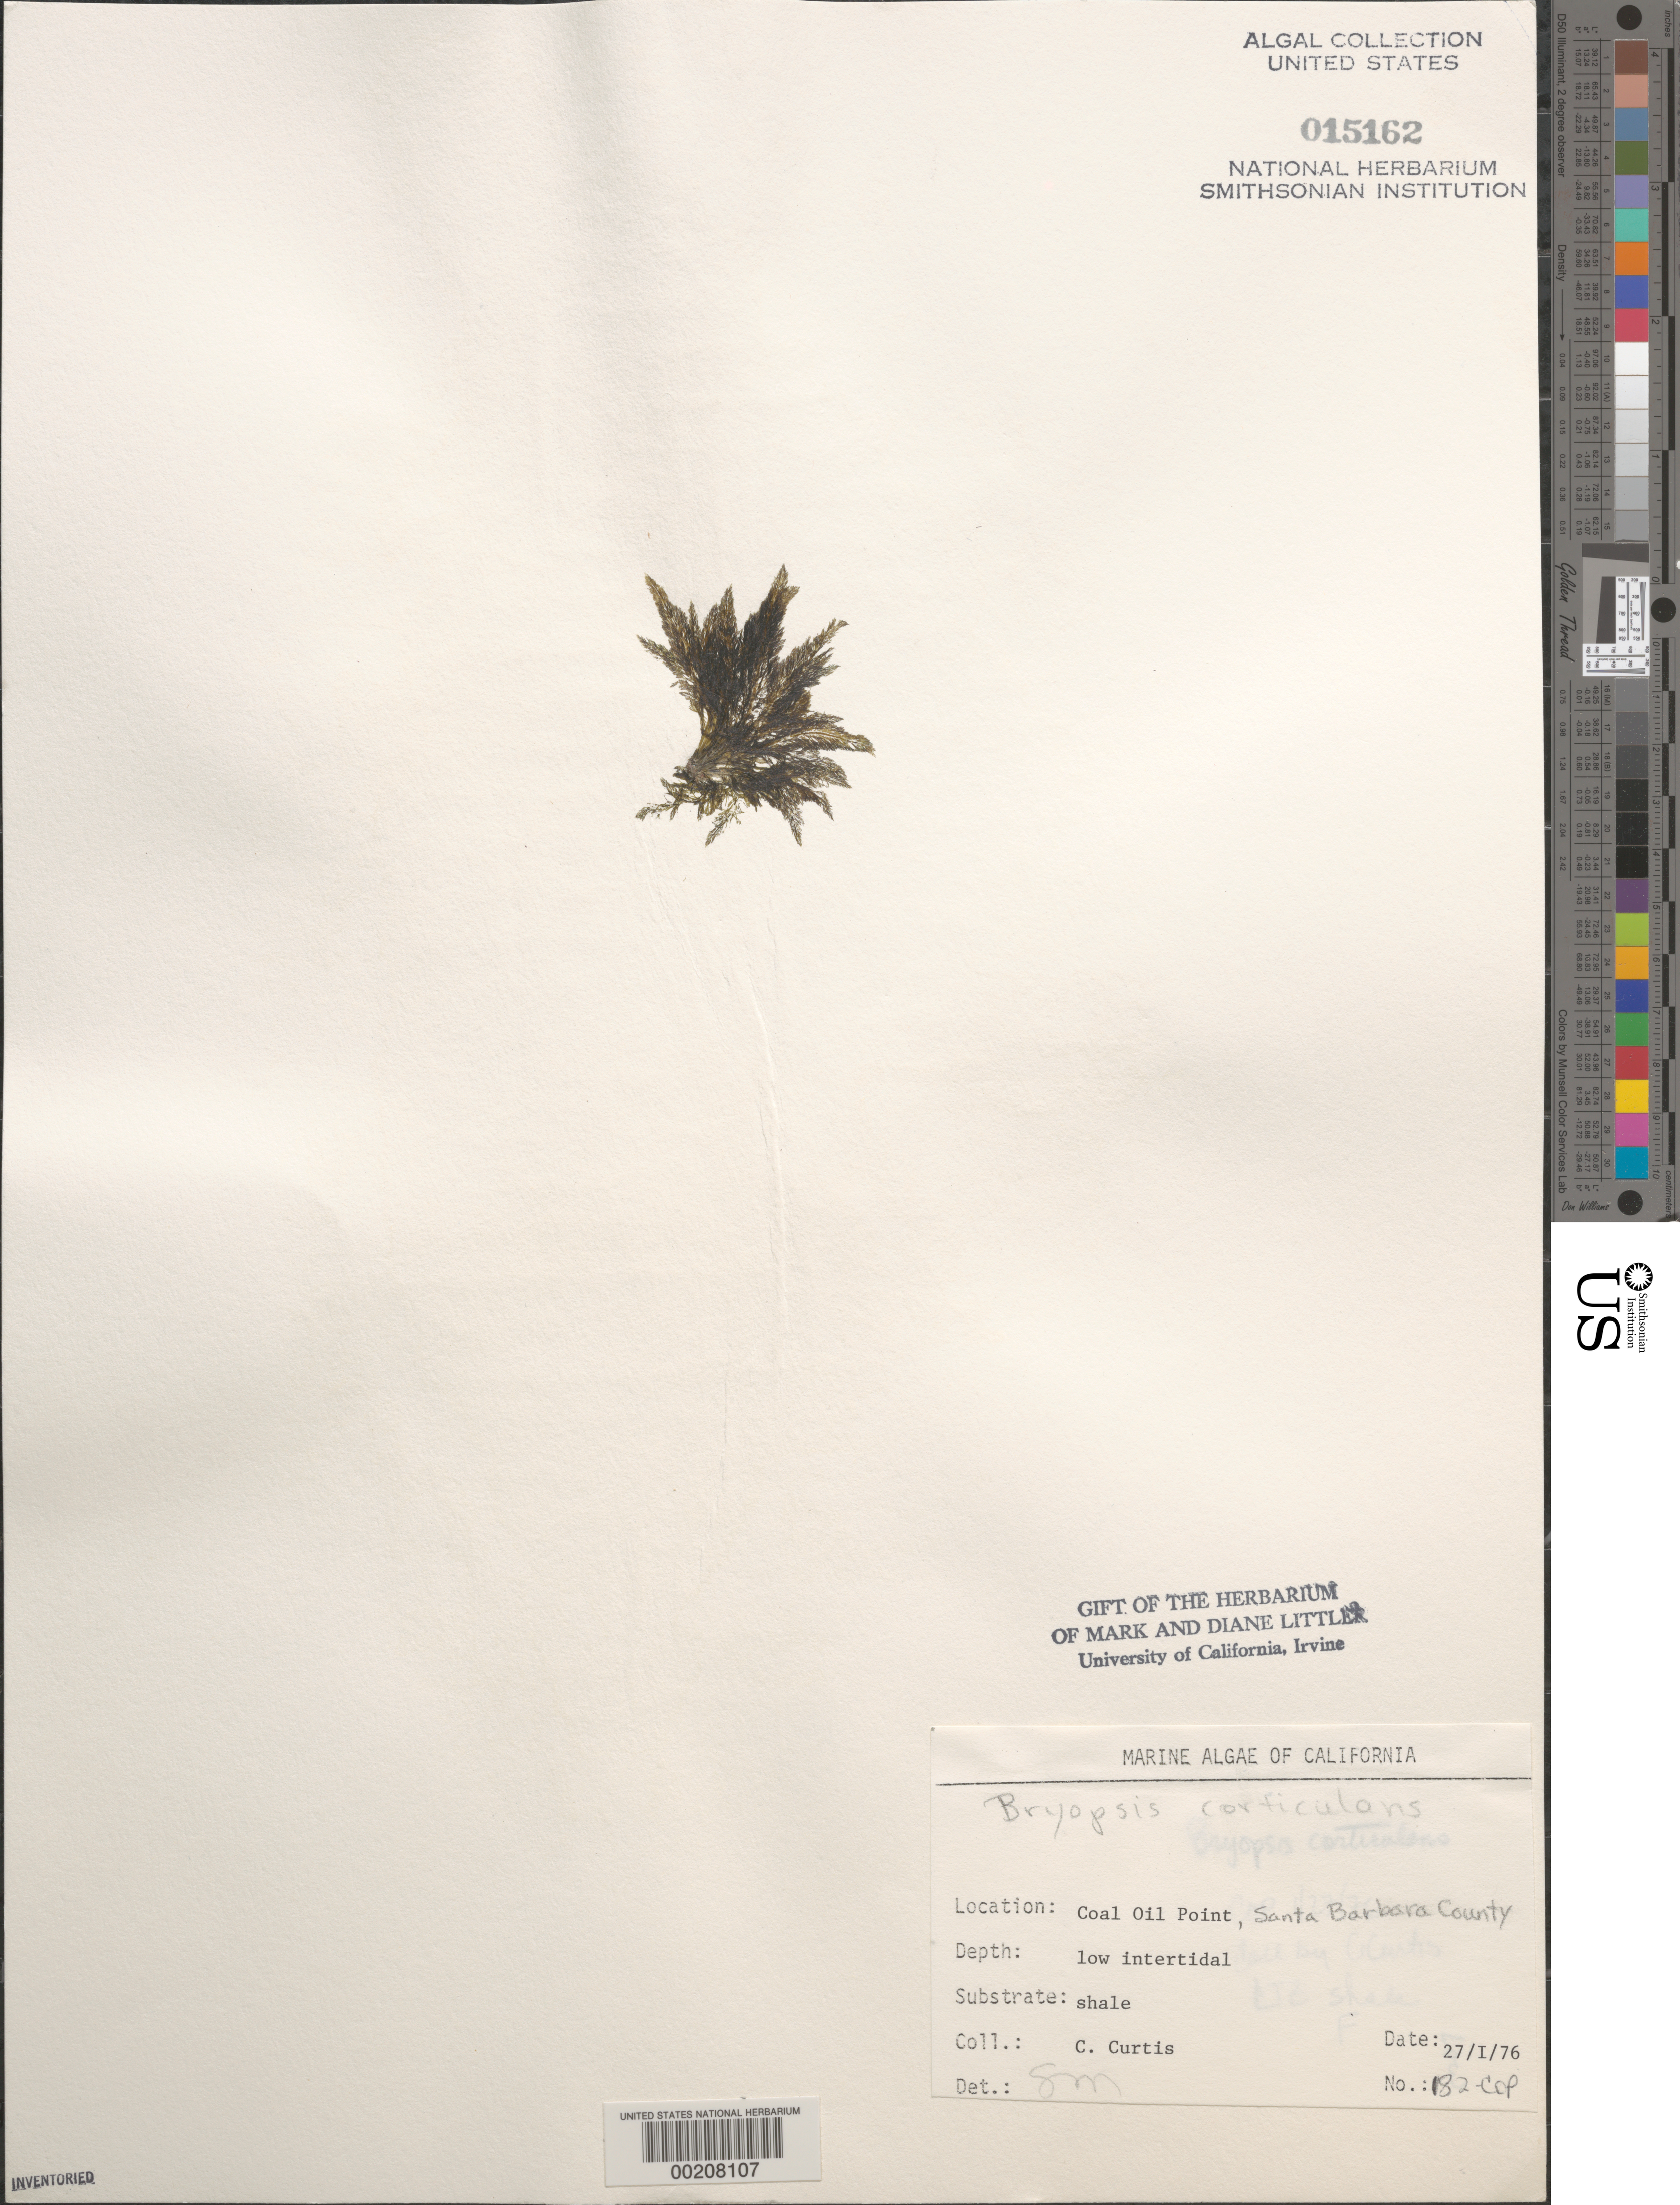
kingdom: Plantae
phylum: Chlorophyta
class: Ulvophyceae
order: Bryopsidales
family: Bryopsidaceae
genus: Bryopsis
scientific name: Bryopsis corticulans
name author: Setch. in Collins et al.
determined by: Murray, S. N.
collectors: C. Curtis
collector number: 182-cop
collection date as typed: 27 Jan 1976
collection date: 1976-01-27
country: United States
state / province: California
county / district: Santa Barbara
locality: Coal Oil Point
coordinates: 34 24'27"N, 119 52'40"W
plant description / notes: BLM-SOCALBIGHT Rocky Intertidal Survey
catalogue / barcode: US 15162